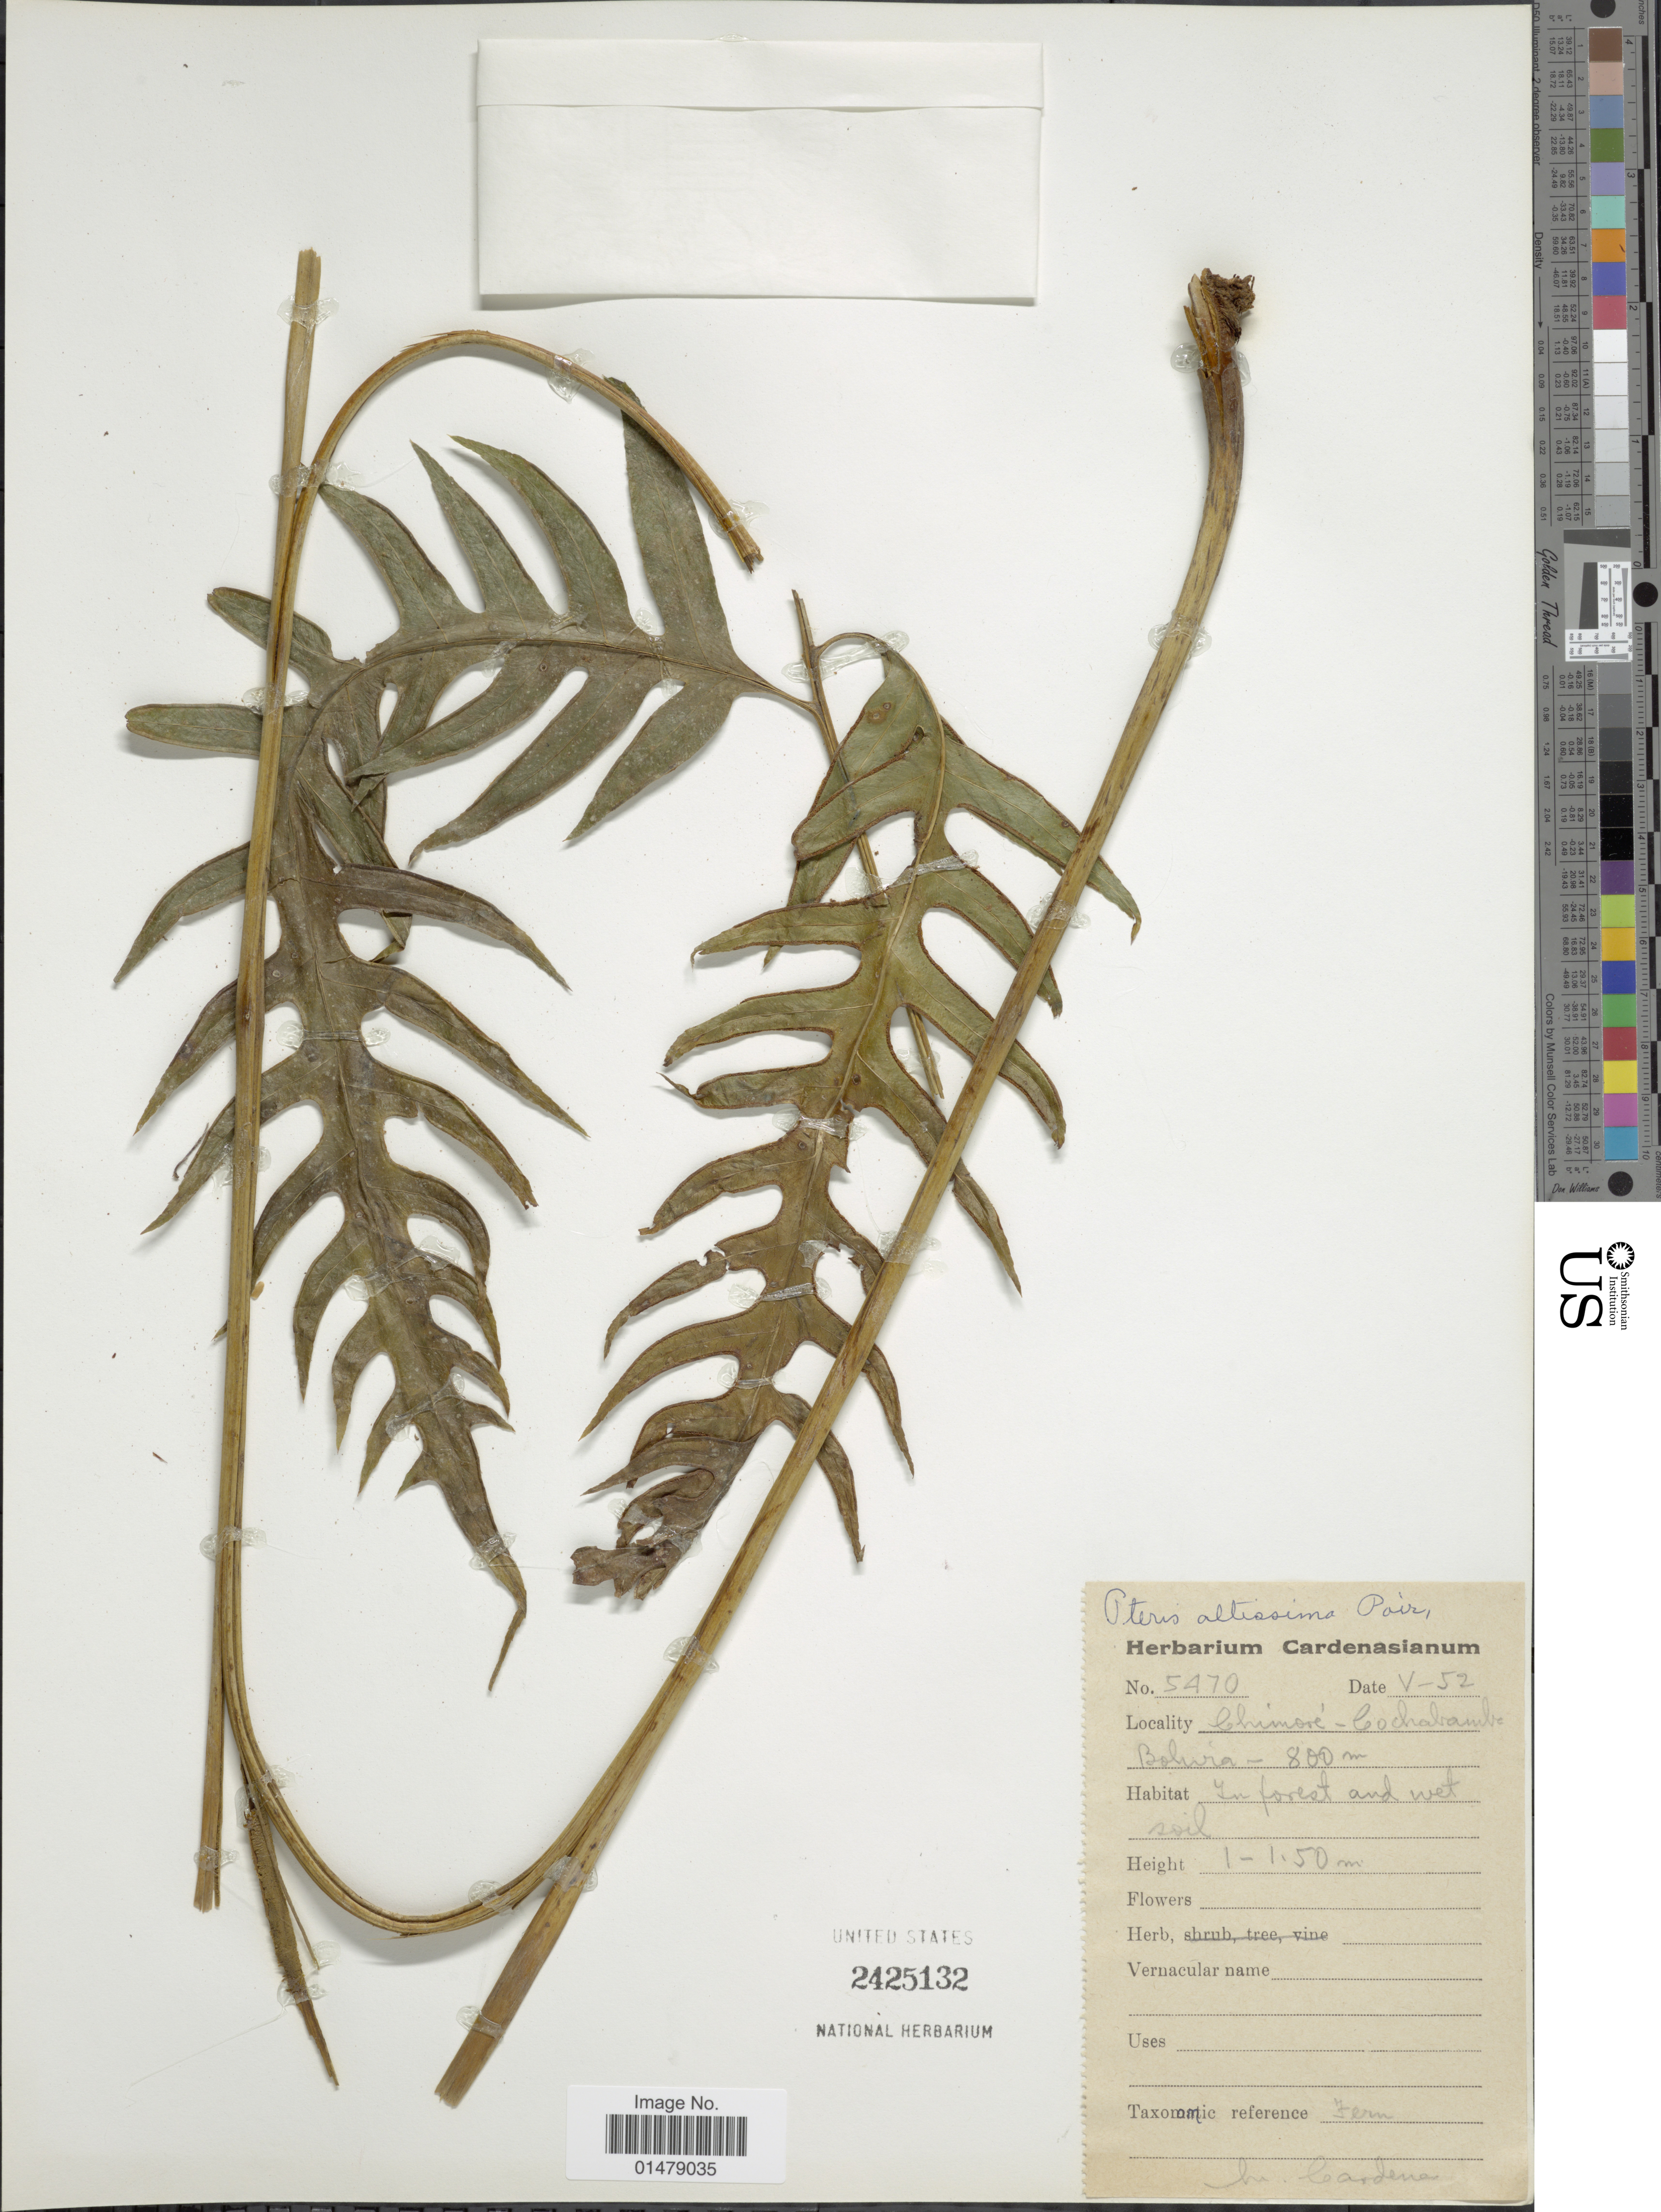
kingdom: Plantae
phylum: Tracheophyta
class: Polypodiopsida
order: Polypodiales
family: Pteridaceae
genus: Pteris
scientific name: Pteris altissima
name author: Poir.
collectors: H. Cardenas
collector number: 5470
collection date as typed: Transcribed d/m/y: /5/52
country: Bolivia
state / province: Cochabamba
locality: Chimore-Cochabamba.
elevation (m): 800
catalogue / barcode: US 2425132